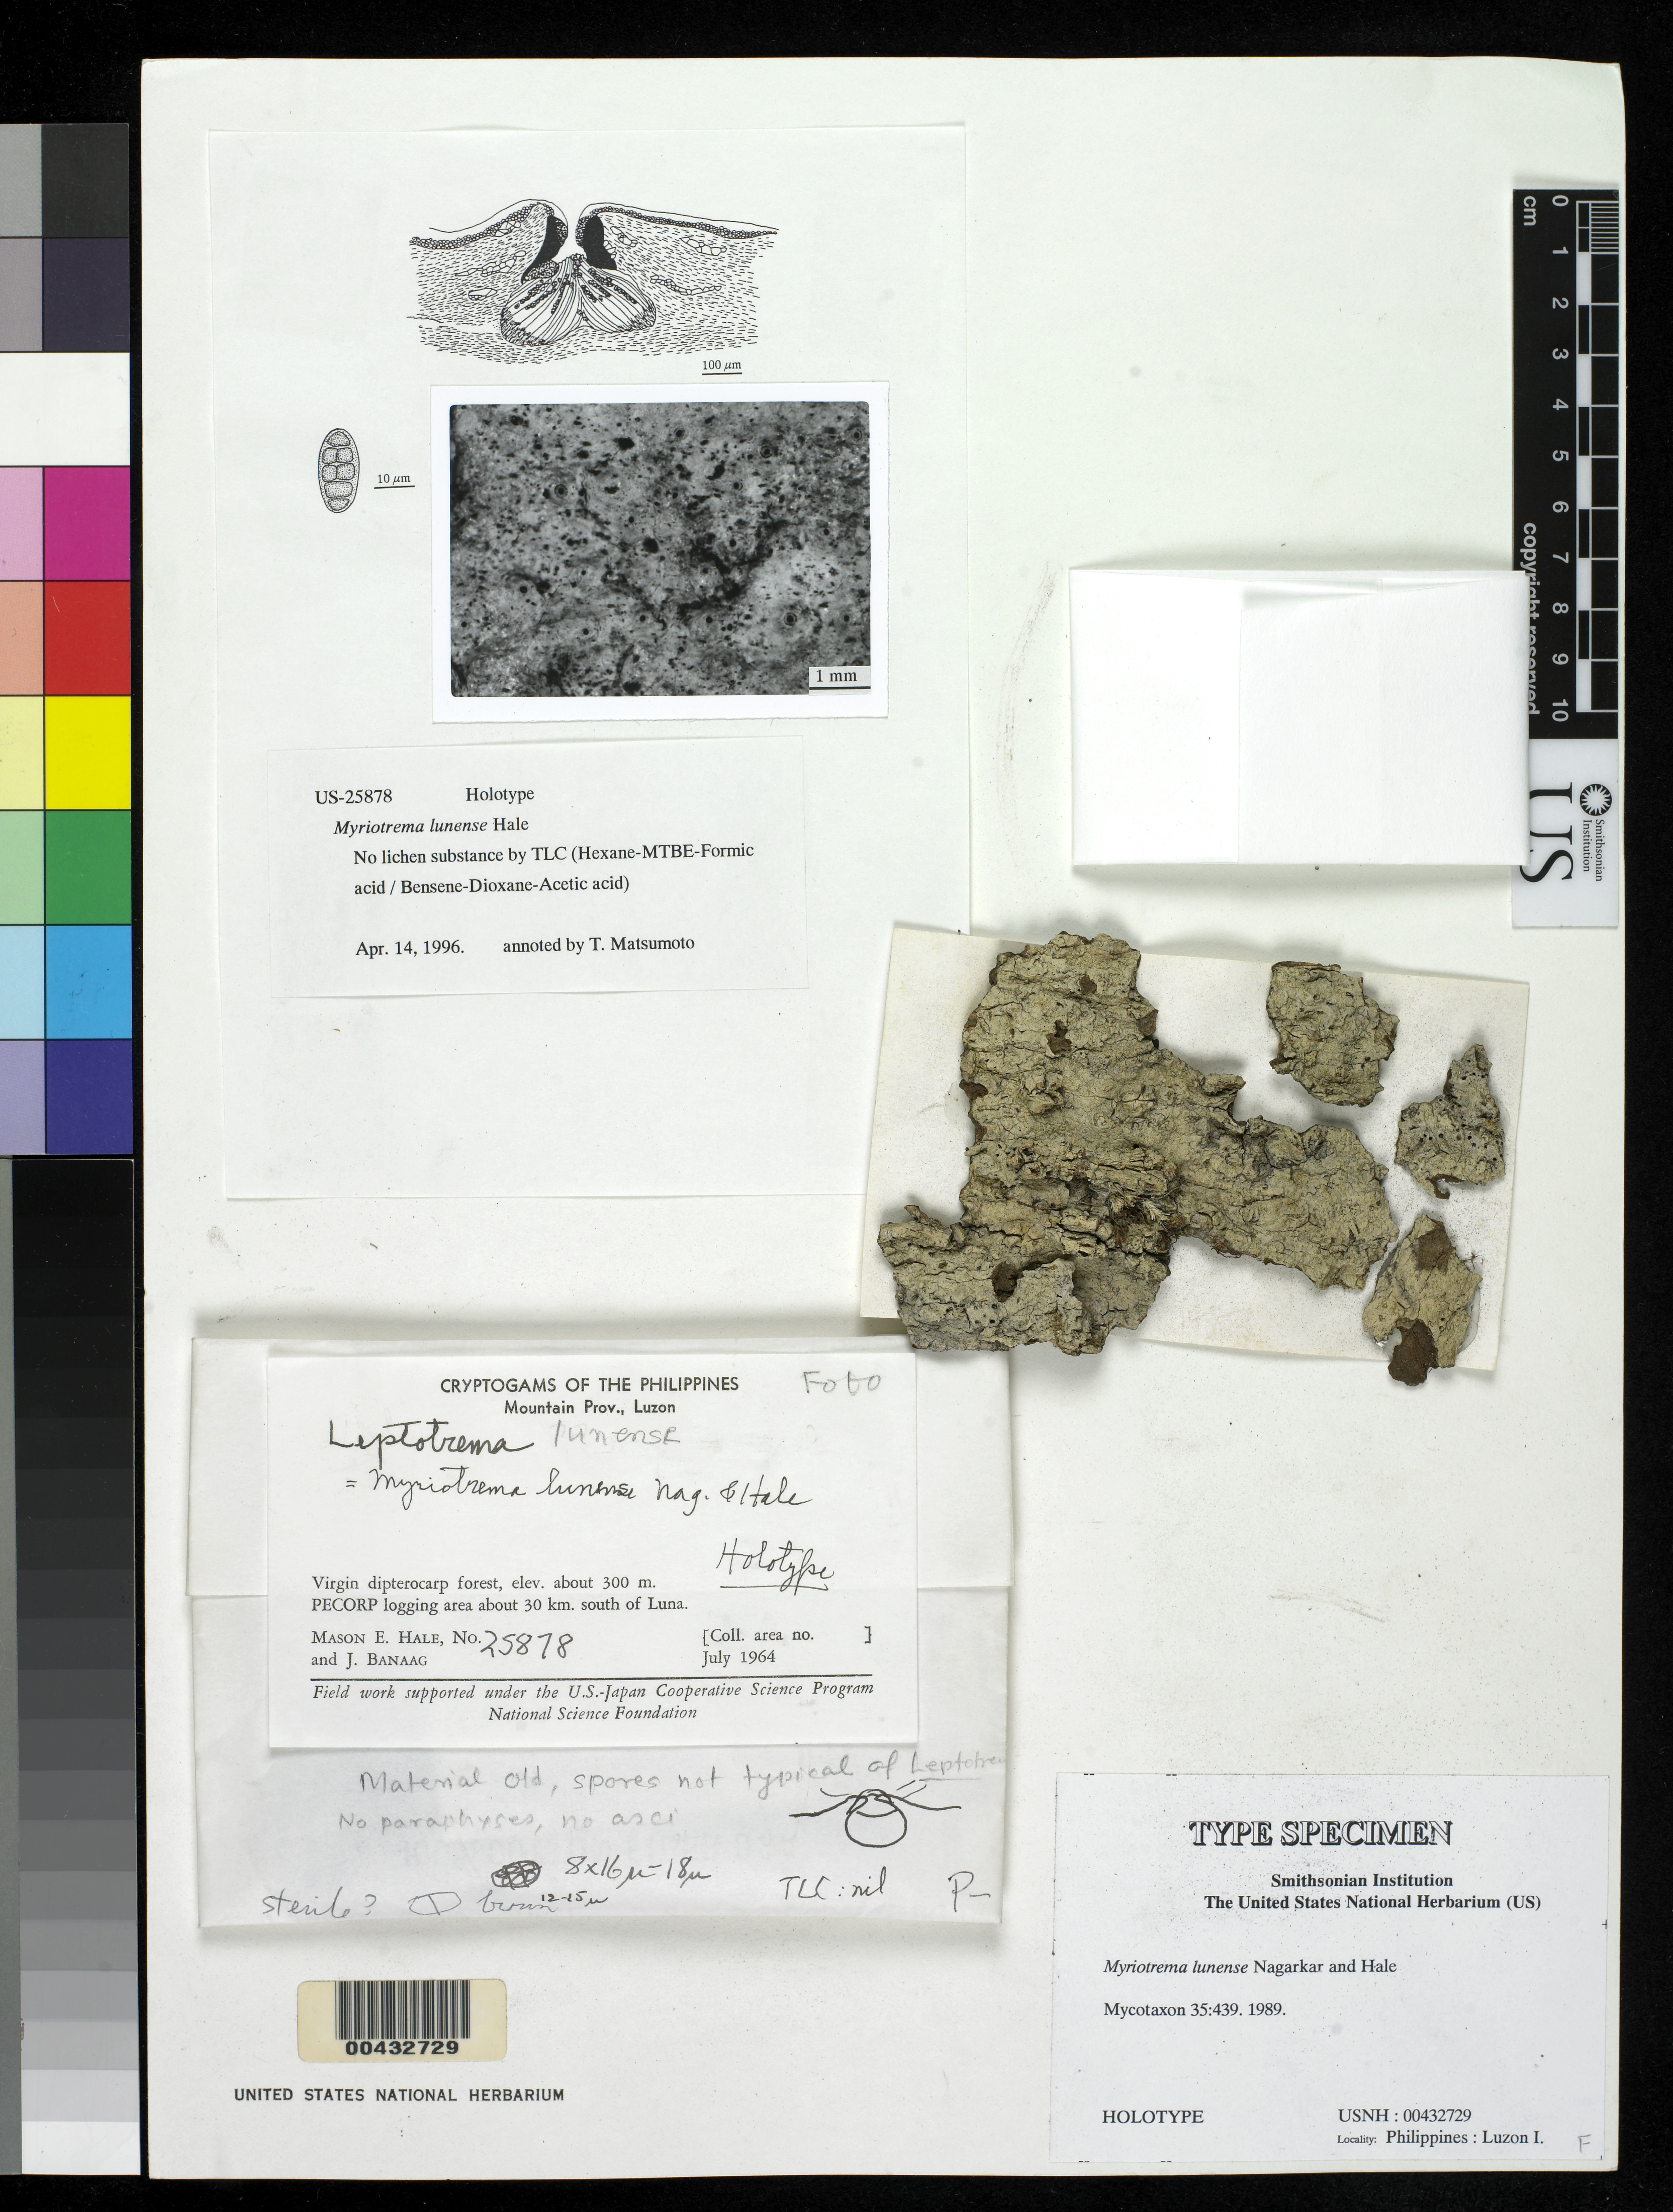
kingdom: Fungi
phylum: Ascomycota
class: Lecanoromycetes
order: Ostropales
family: Graphidaceae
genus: Myriotrema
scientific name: Myriotrema lunense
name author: Nagarkar & Hale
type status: Holotype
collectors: M. Hale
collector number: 25878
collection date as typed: Jul 1964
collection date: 1964-07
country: Philippines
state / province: Cordillera (Administrative Region)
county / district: Mountain province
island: Luzon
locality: Pecorp Logging Area about 30 km S of Luna.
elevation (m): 300